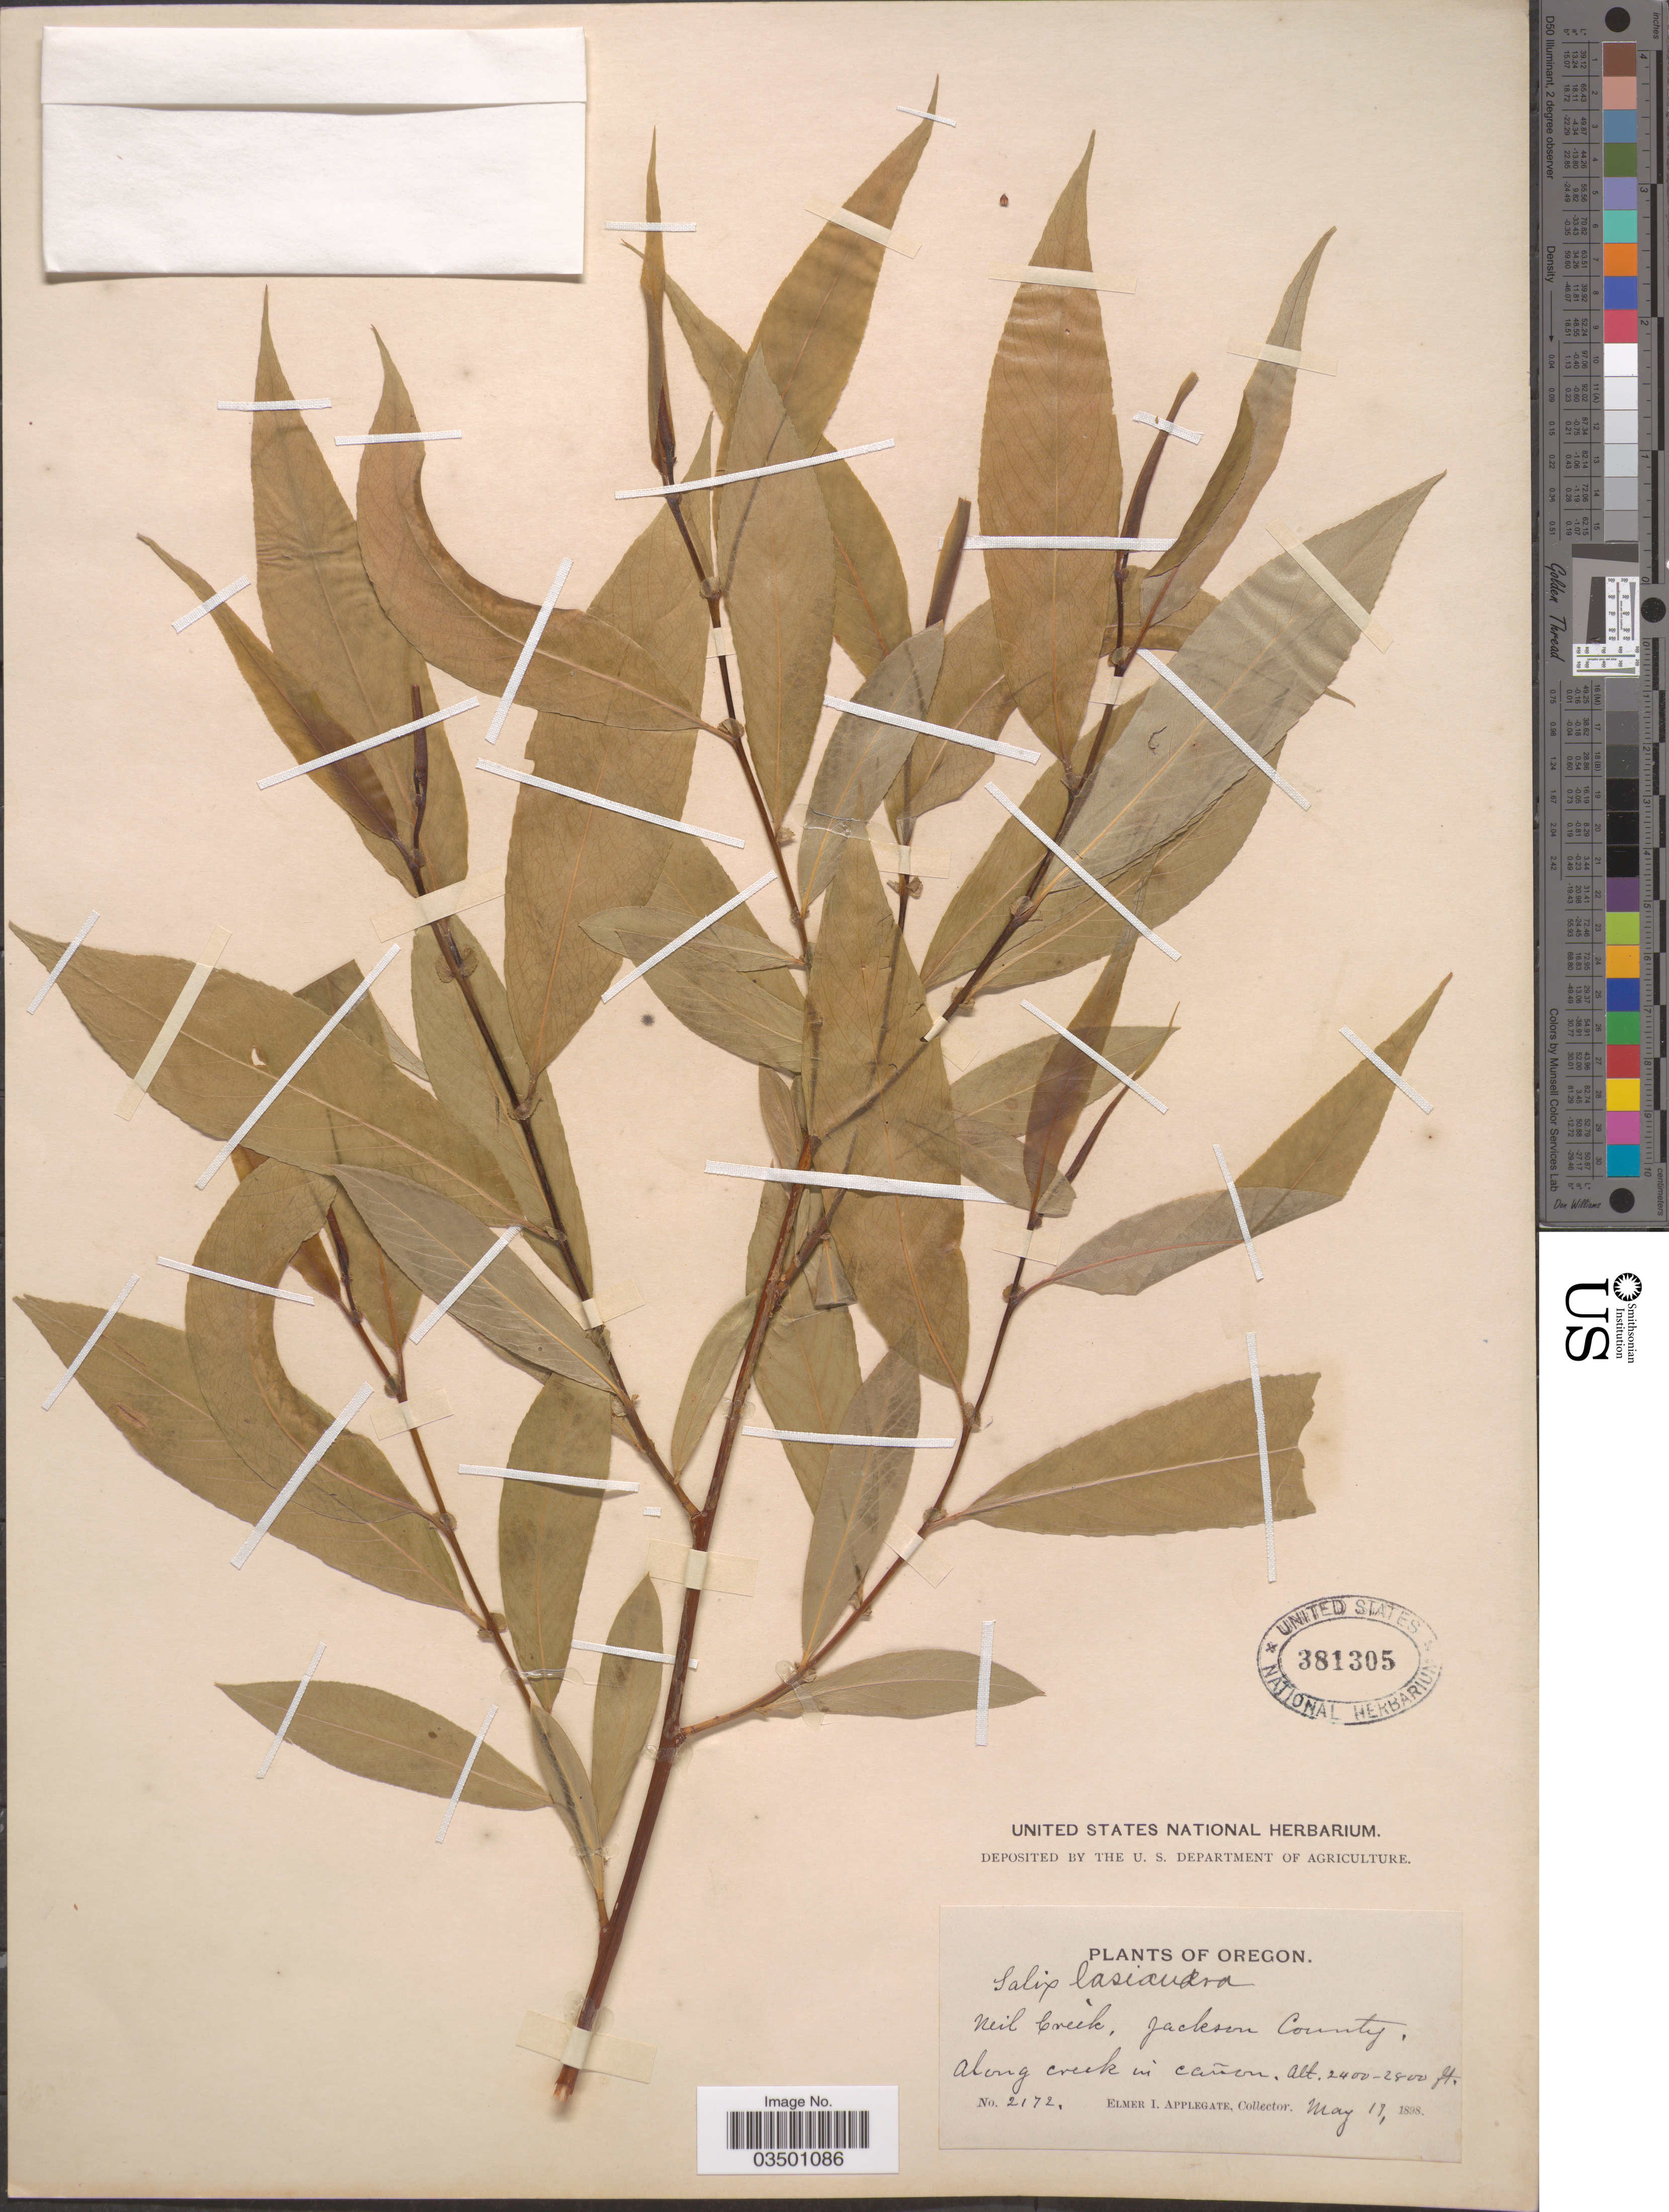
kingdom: Plantae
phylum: Tracheophyta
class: Magnoliopsida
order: Malpighiales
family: Salicaceae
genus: Salix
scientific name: Salix lasiandra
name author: Benth.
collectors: E. I. Applegate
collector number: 2172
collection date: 1898-05-17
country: United States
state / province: Oregon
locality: Neil Creek, Jackson County. Along creek in cañon.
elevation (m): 732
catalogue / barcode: US 381305